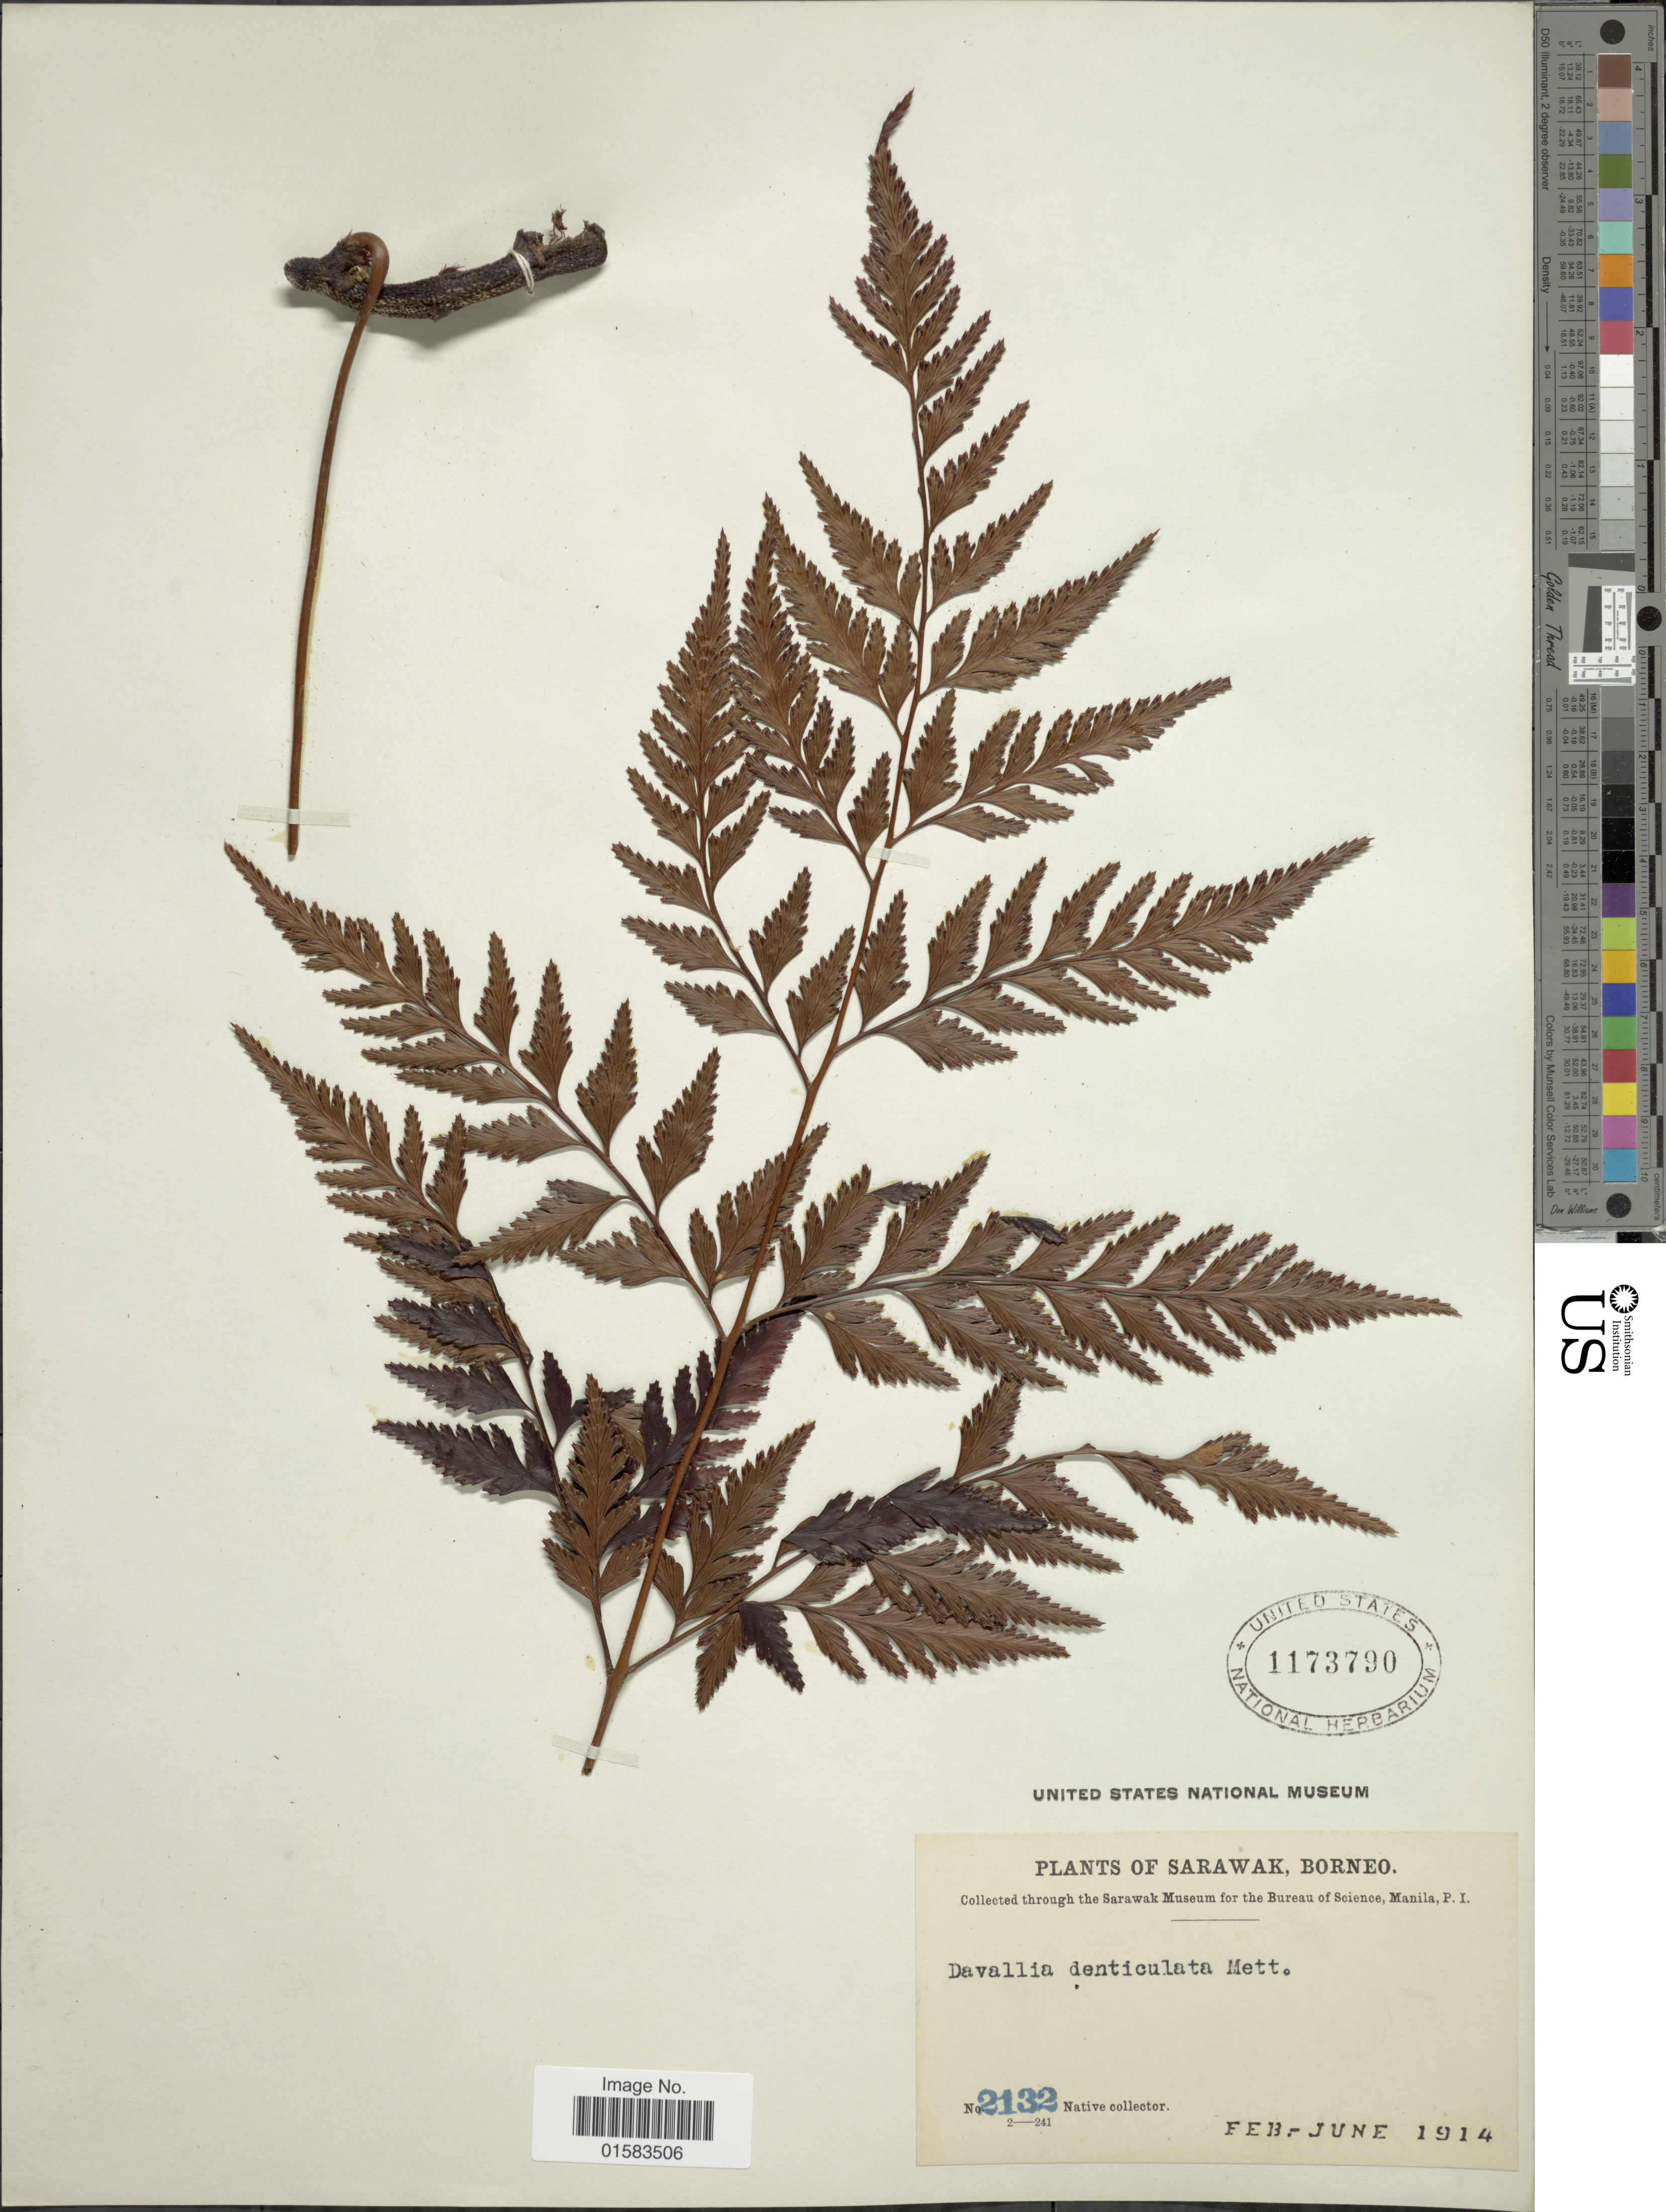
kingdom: Plantae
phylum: Tracheophyta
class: Polypodiopsida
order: Polypodiales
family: Davalliaceae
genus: Davallia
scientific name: Davallia solida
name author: (G. Forst.) Sw.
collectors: Native collector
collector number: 2132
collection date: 1914-02/1914-06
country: Malaysia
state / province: Sarawak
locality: Borneo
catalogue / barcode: US 1173790